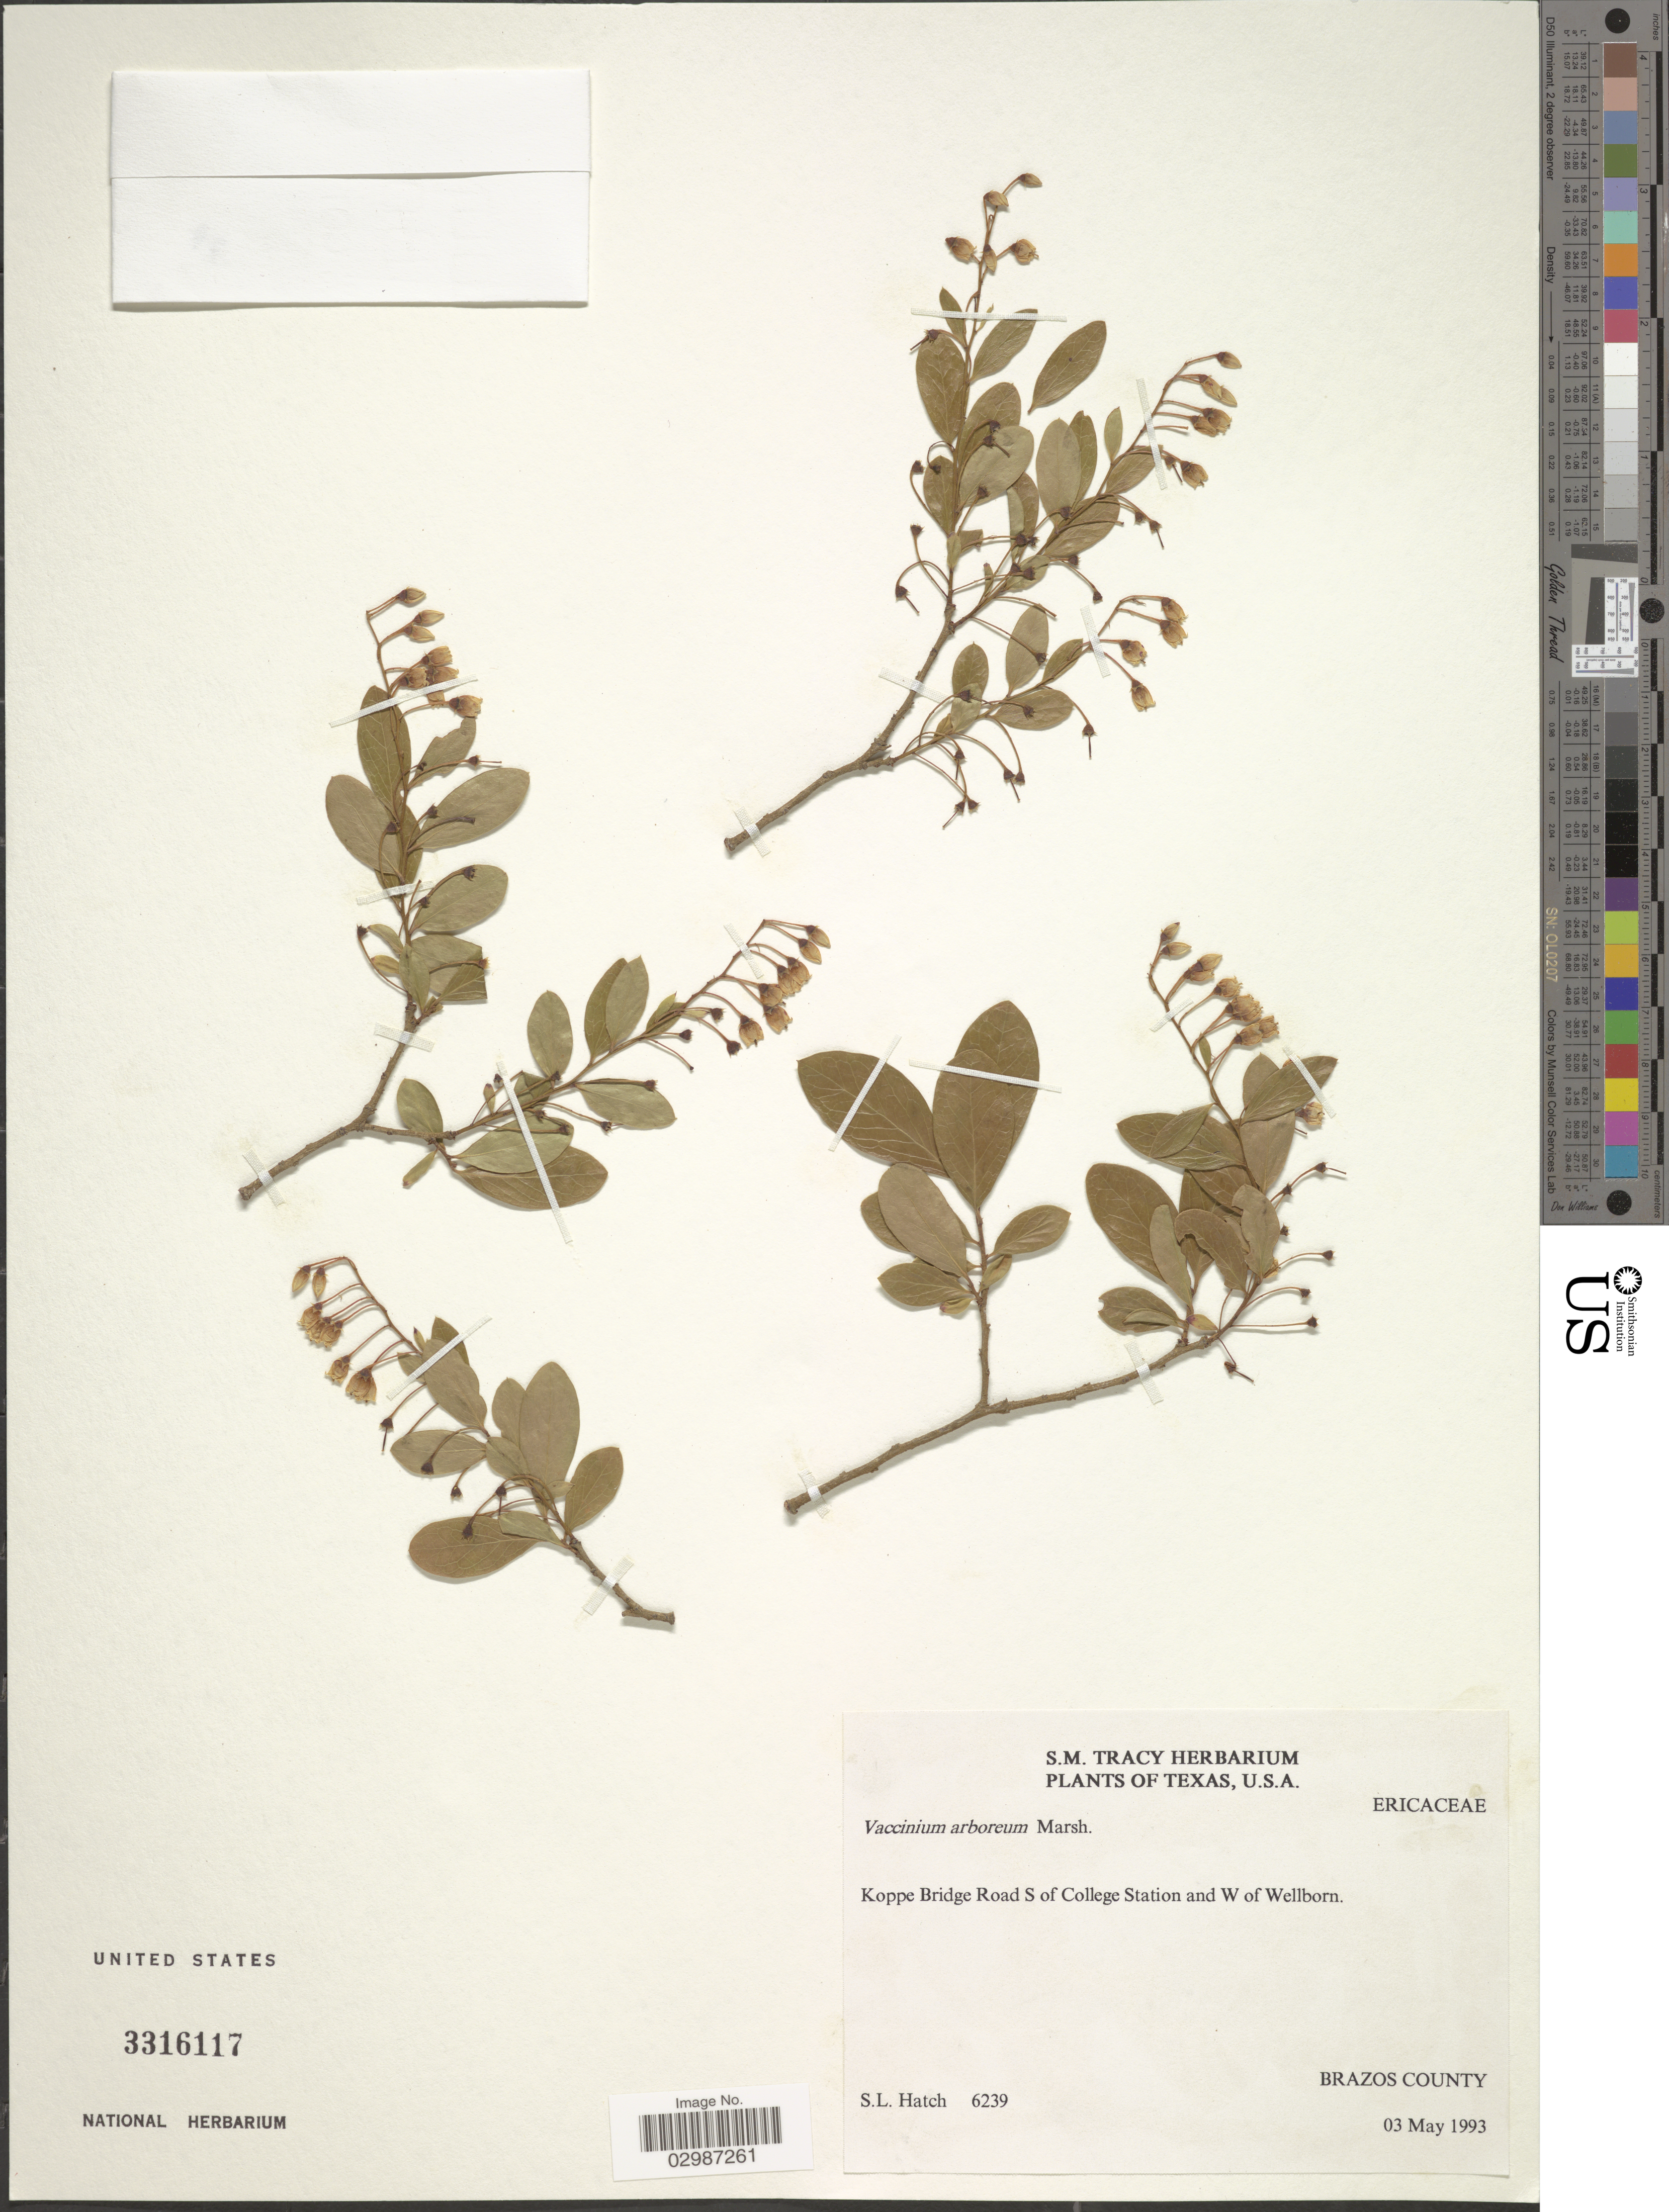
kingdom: Plantae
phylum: Tracheophyta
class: Magnoliopsida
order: Ericales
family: Ericaceae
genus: Vaccinium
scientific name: Vaccinium arboreum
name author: Marshall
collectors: S. Hatch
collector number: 6239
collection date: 1993-05-03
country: United States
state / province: Texas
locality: Koppe Bridge Road S of College Station and W of Wellborn, Brazos County.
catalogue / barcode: US 3316117